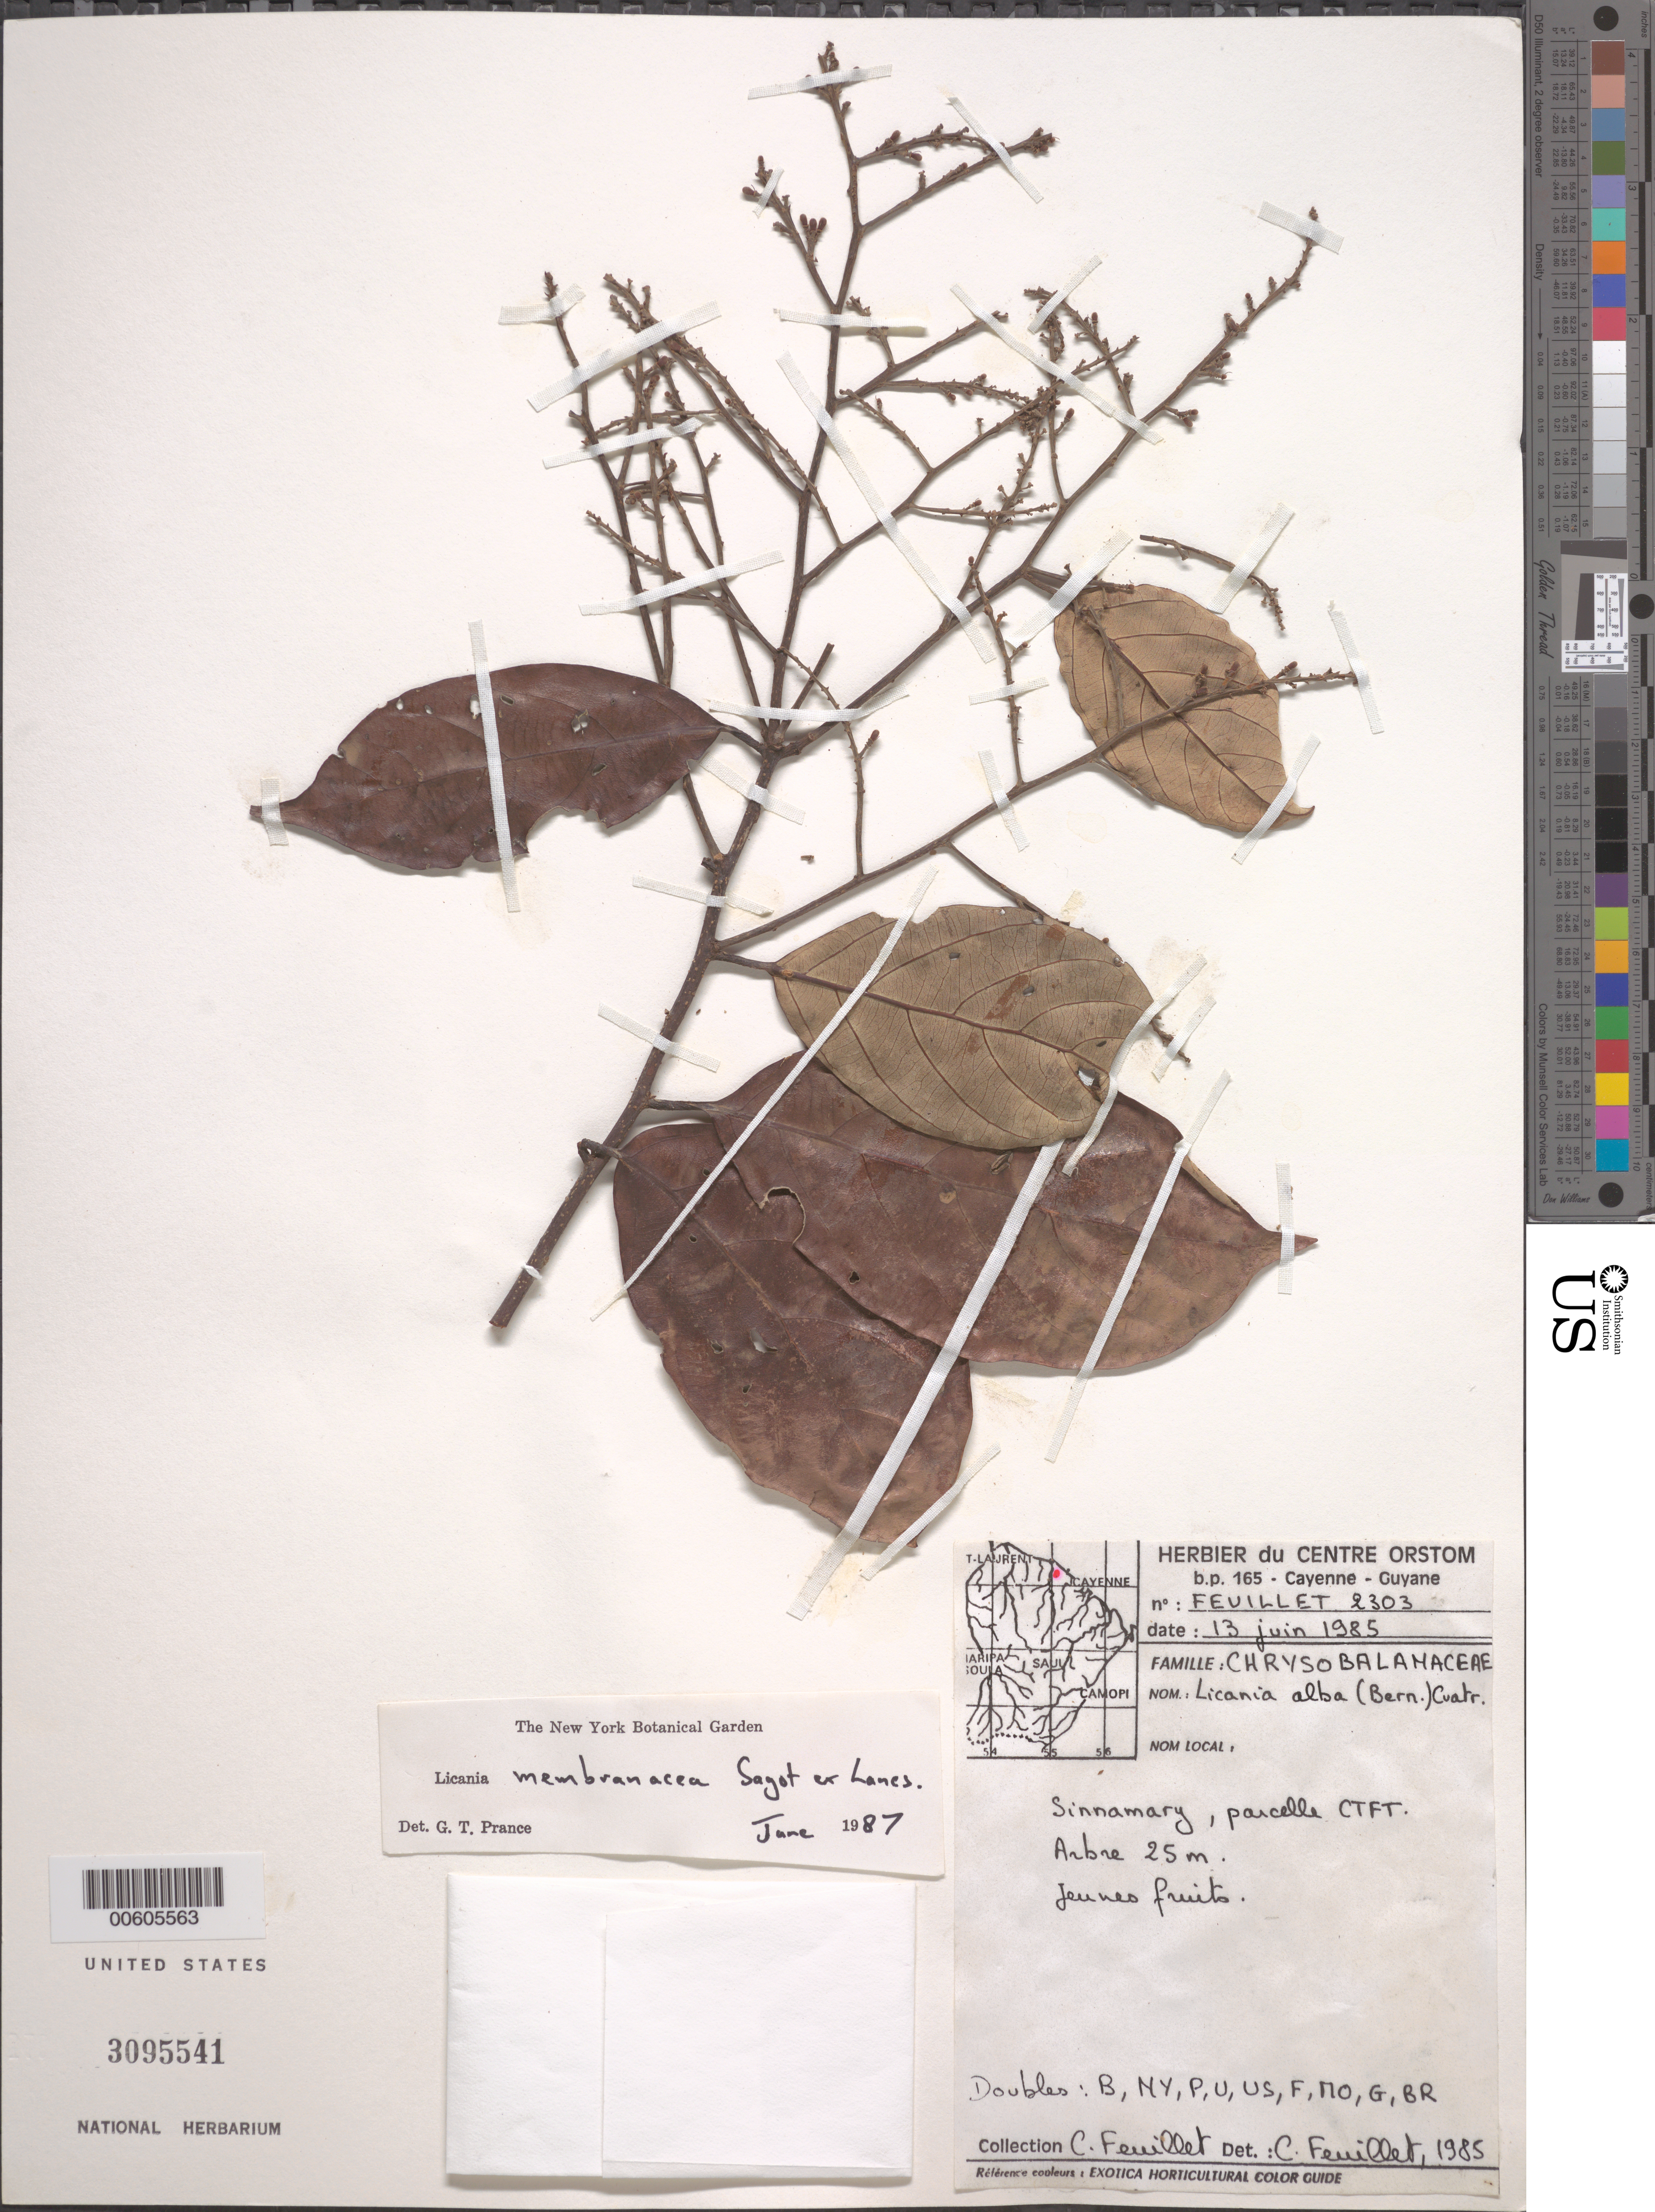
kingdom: Plantae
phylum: Tracheophyta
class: Magnoliopsida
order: Malpighiales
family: Chrysobalanaceae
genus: Licania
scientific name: Licania membranacea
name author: Sagot ex Laness.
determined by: Prance, G. T.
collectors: C. Feuillet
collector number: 2303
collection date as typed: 13-Jun-85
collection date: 1985-06-13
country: French Guiana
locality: Sinnamary, parcelles CTFT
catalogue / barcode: US 3095541